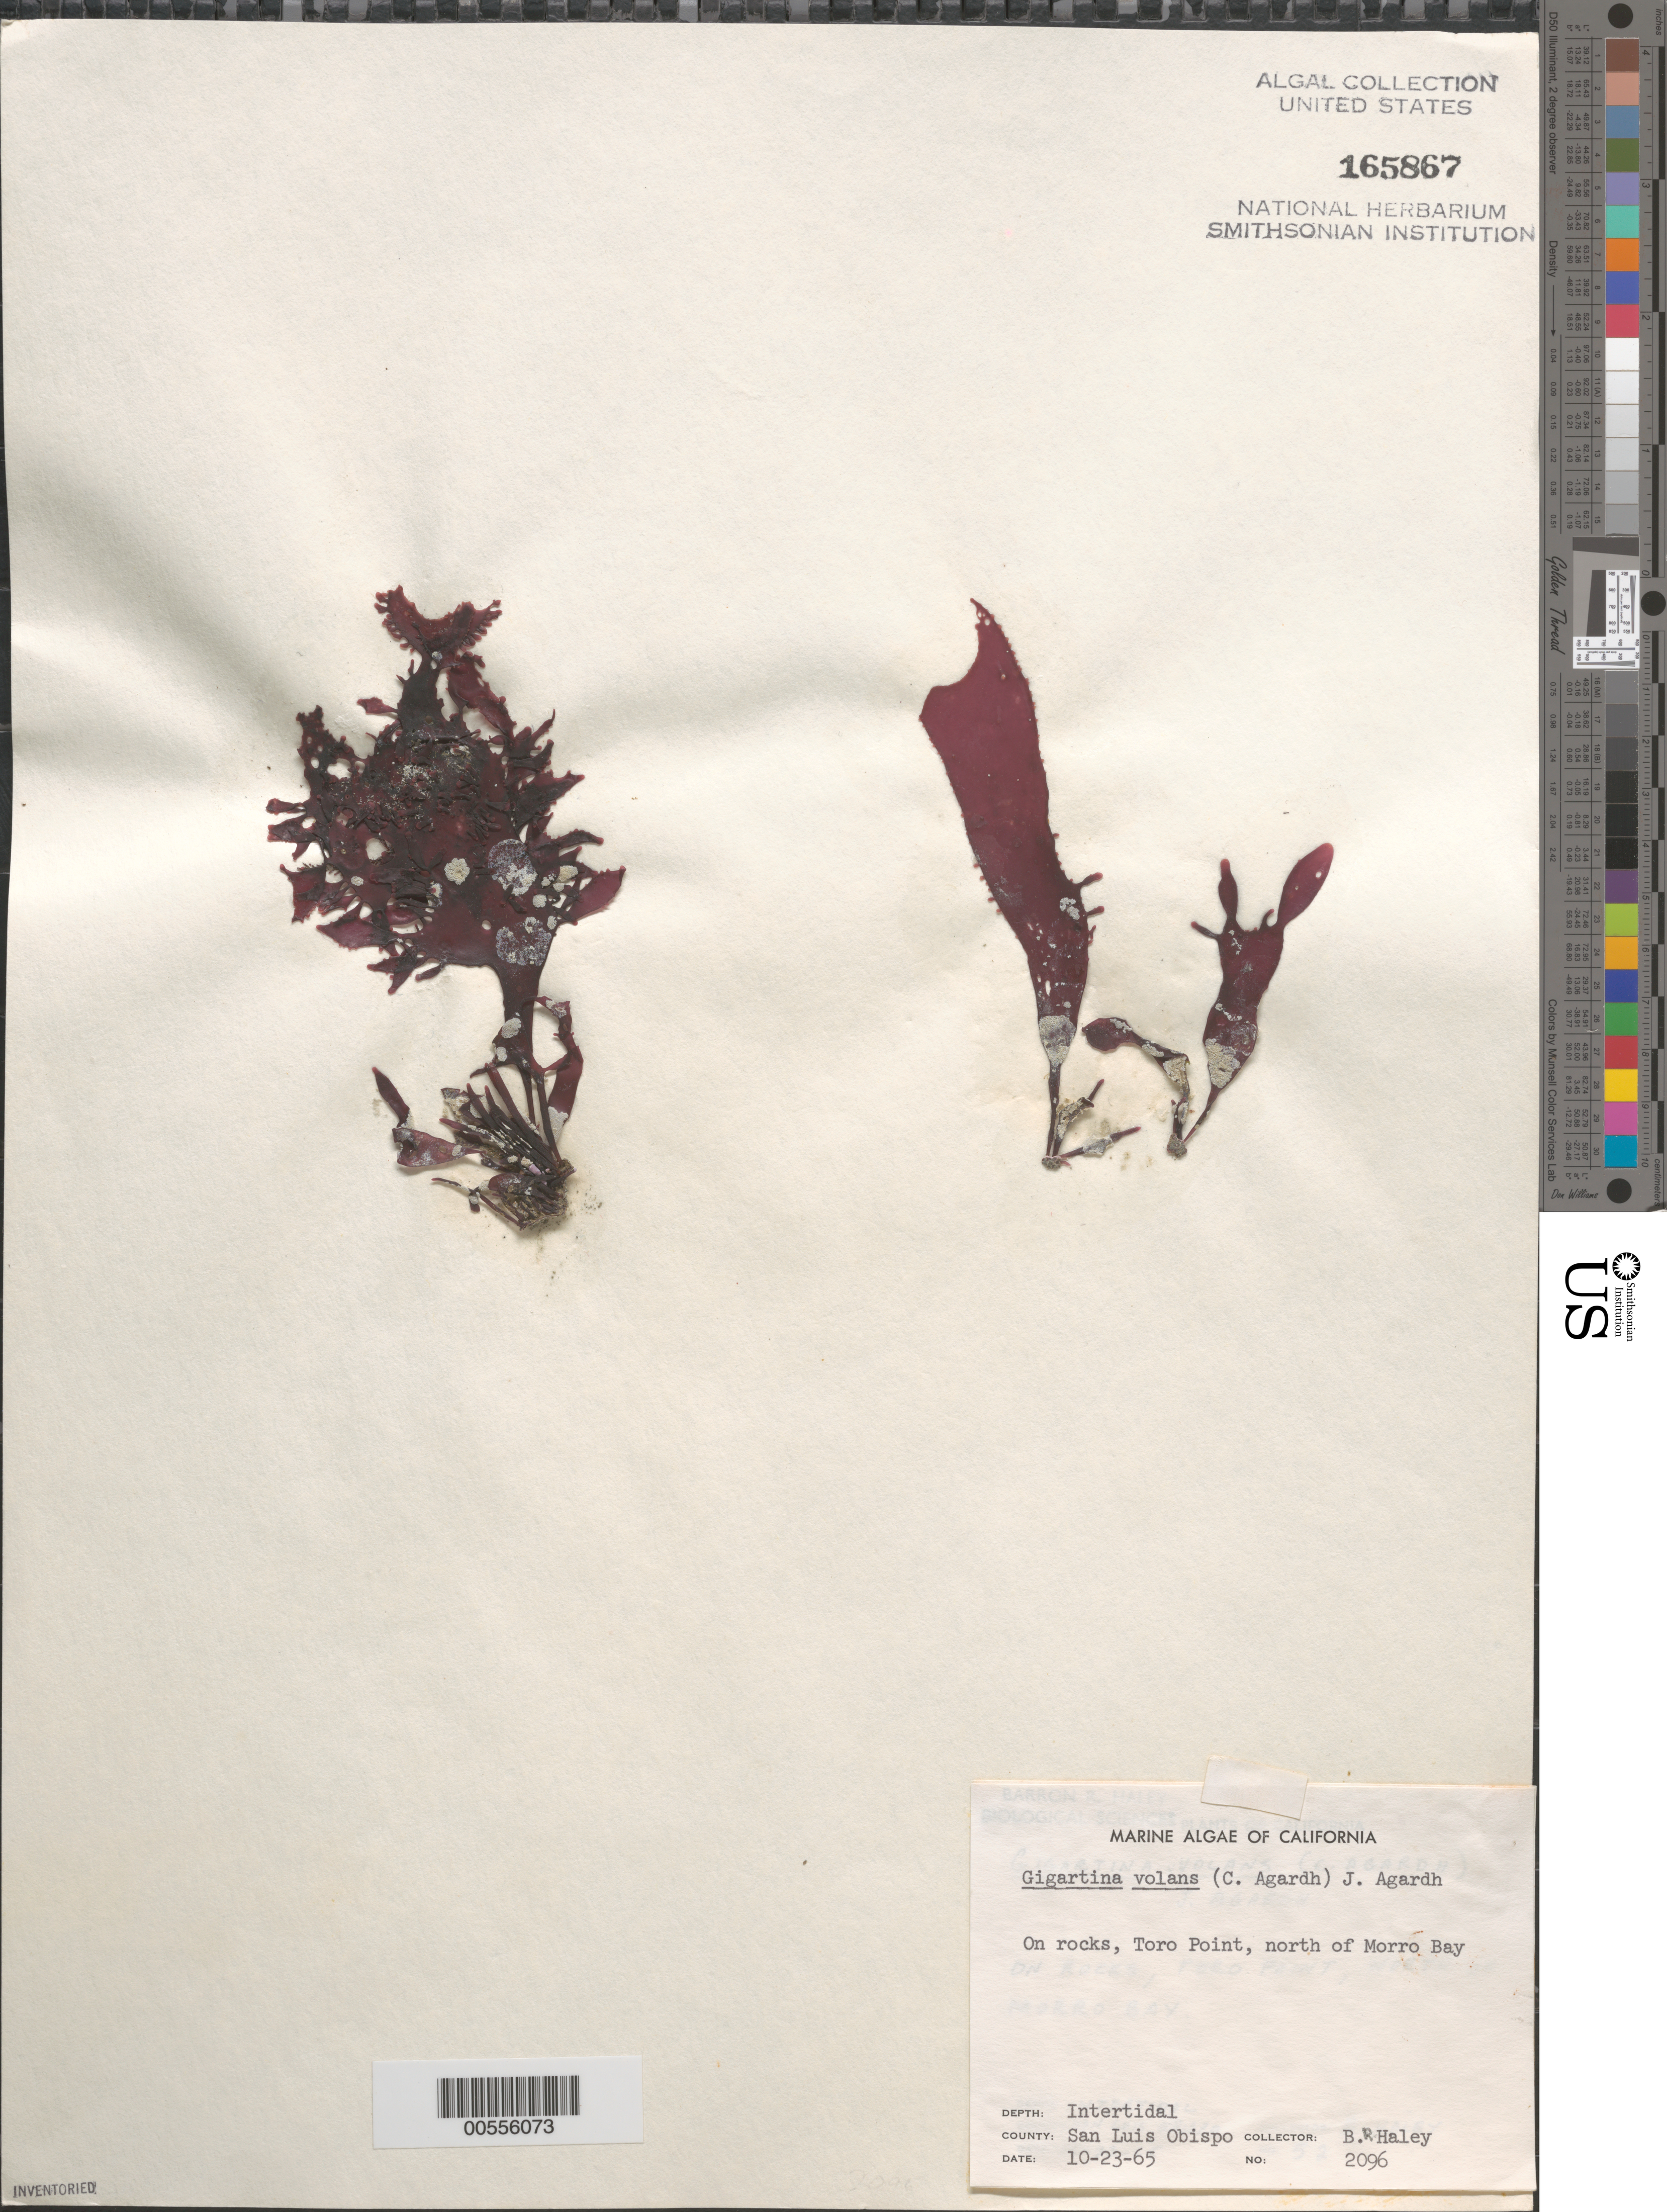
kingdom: Plantae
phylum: Rhodophyta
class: Florideophyceae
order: Gigartinales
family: Gigartinaceae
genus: Mazzaella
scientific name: Mazzaella volans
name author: (C. Agardh) Fredericq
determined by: Algae name updating Project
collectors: B. Haley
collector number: Neushul 2096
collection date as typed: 23 Oct 1965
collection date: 1965-10-23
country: United States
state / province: California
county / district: San Luis Obispo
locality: Toro Point, north of Morro Bay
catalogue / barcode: US 165867